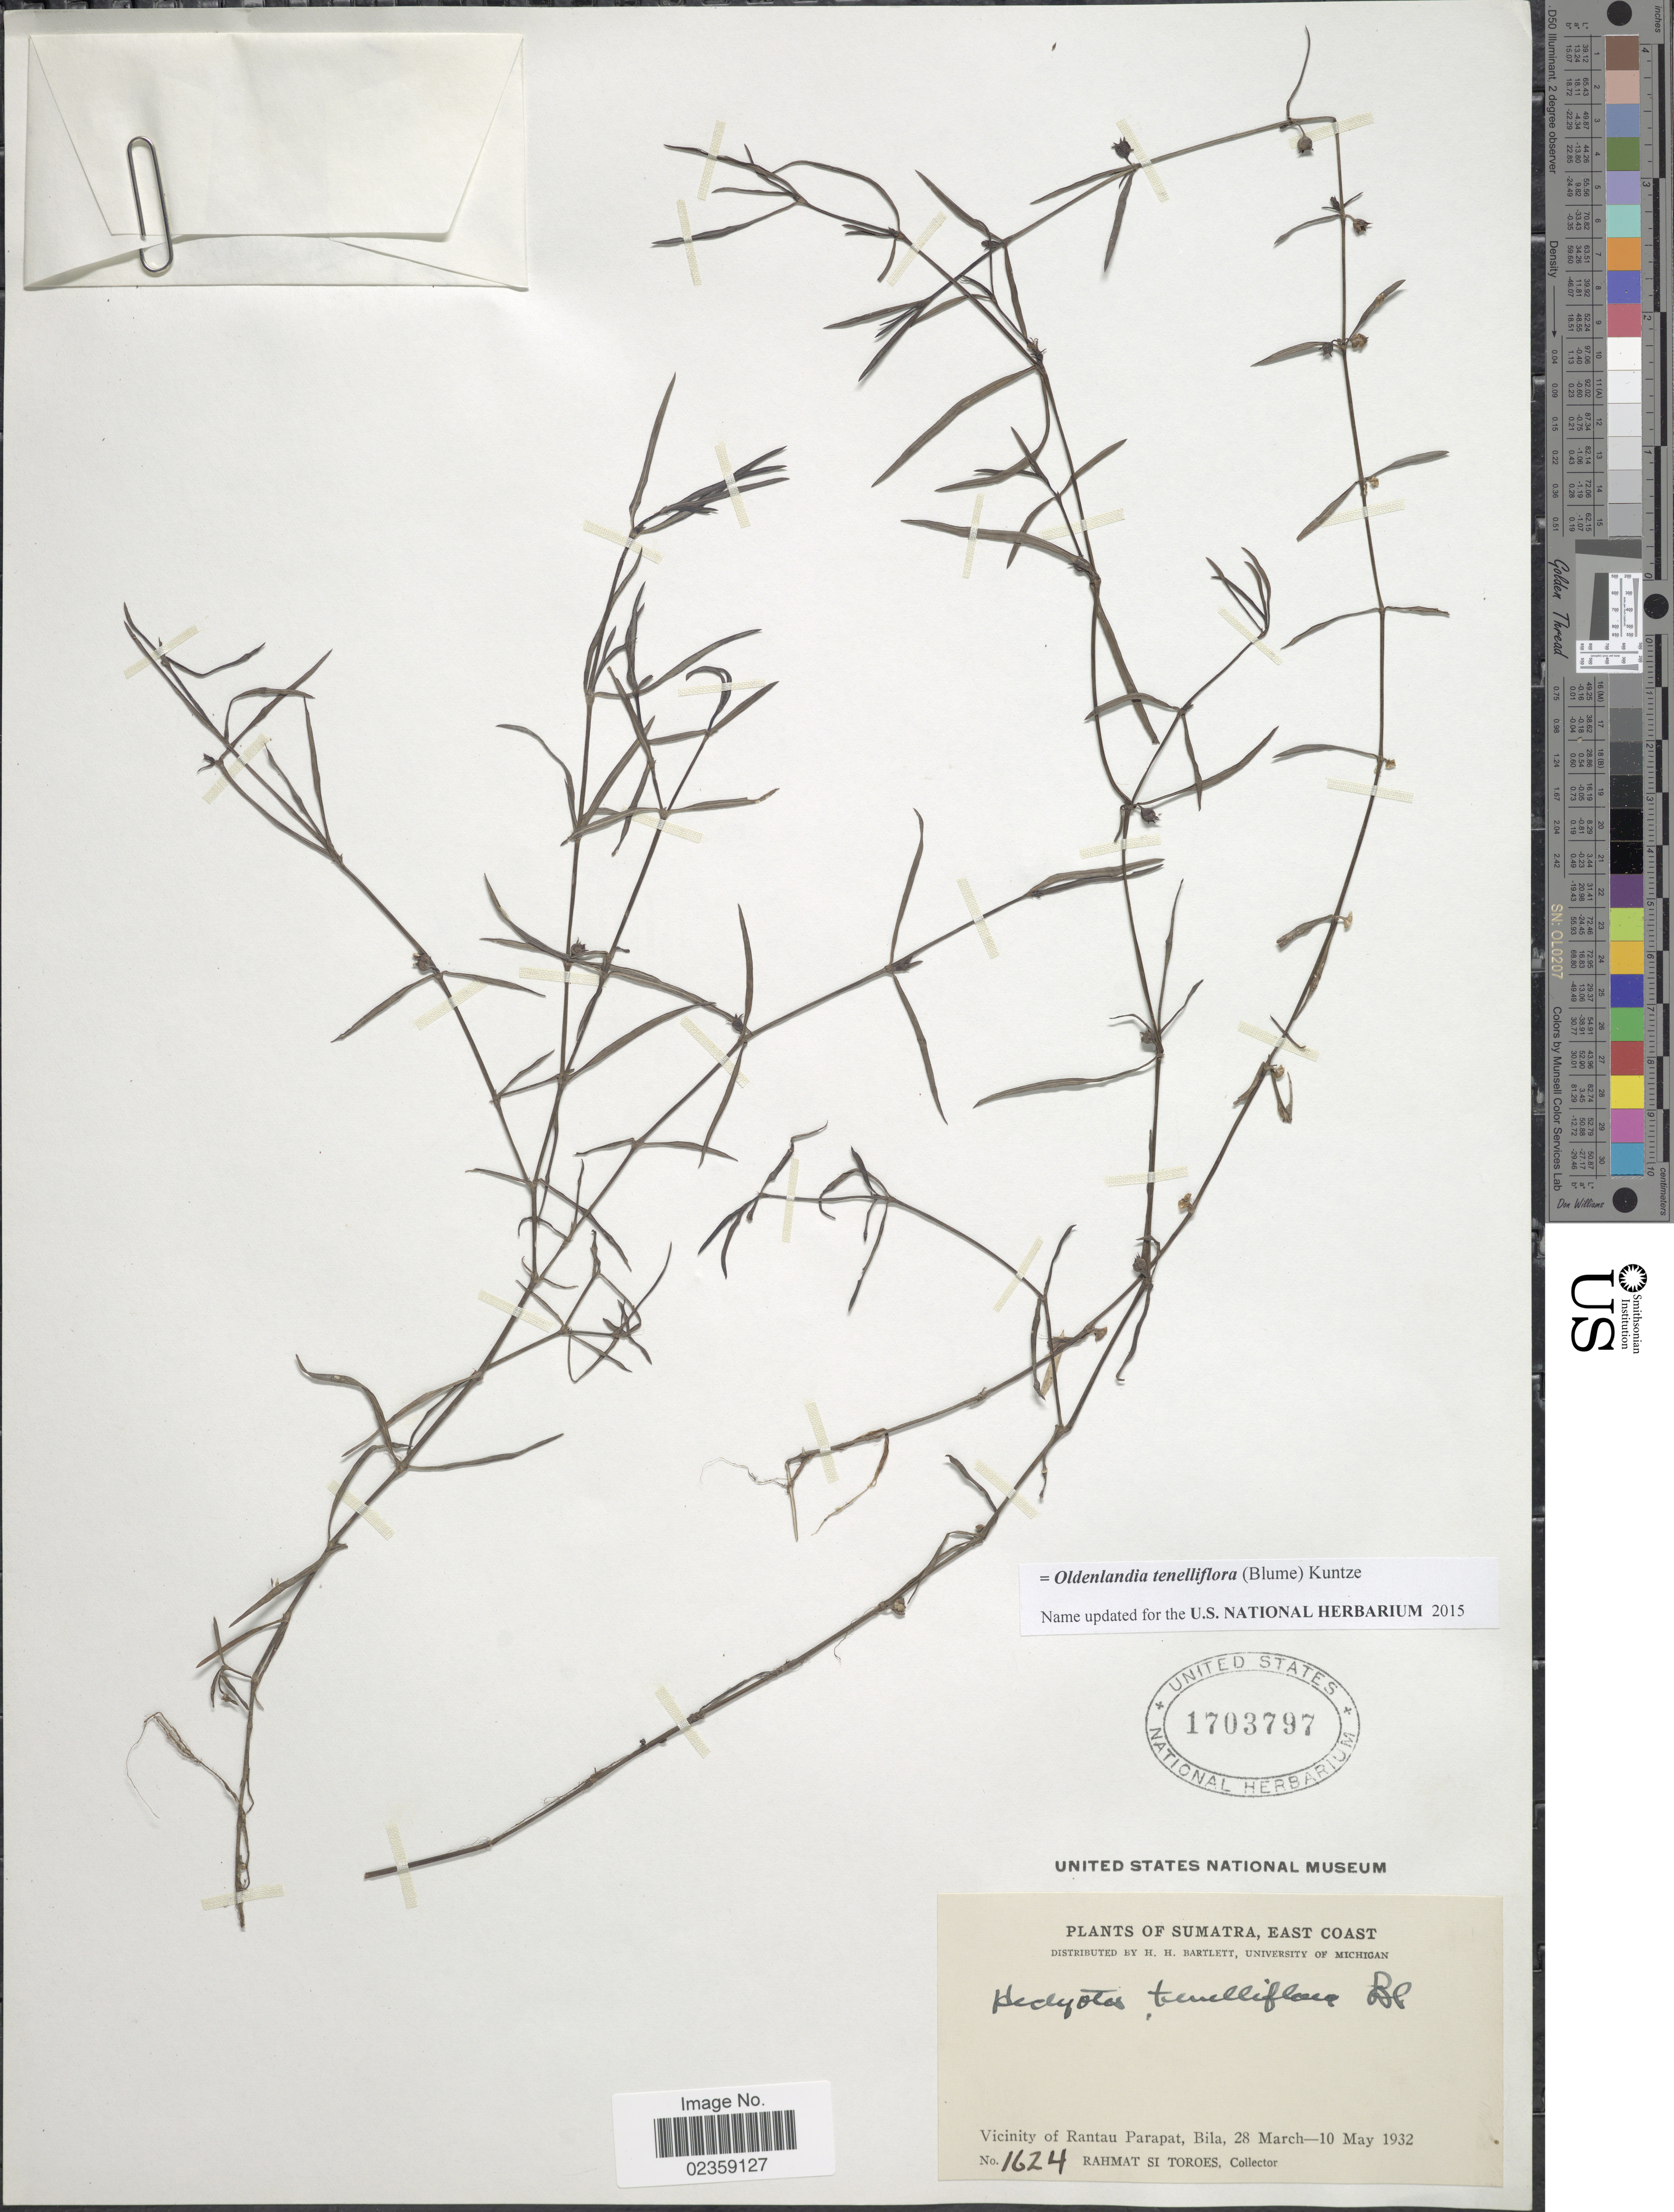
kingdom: Plantae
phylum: Tracheophyta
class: Magnoliopsida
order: Gentianales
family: Rubiaceae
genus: Oldenlandia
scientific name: Oldenlandia tenelliflora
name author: (Blume) Kuntze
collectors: Rahmat Si Boeea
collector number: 1624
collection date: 1932-03-28/1932-05-10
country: Indonesia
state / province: Sumatra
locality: Sumatra, East Coast. Vicinity of Rantau Parapat, Bila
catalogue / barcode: US 1703797